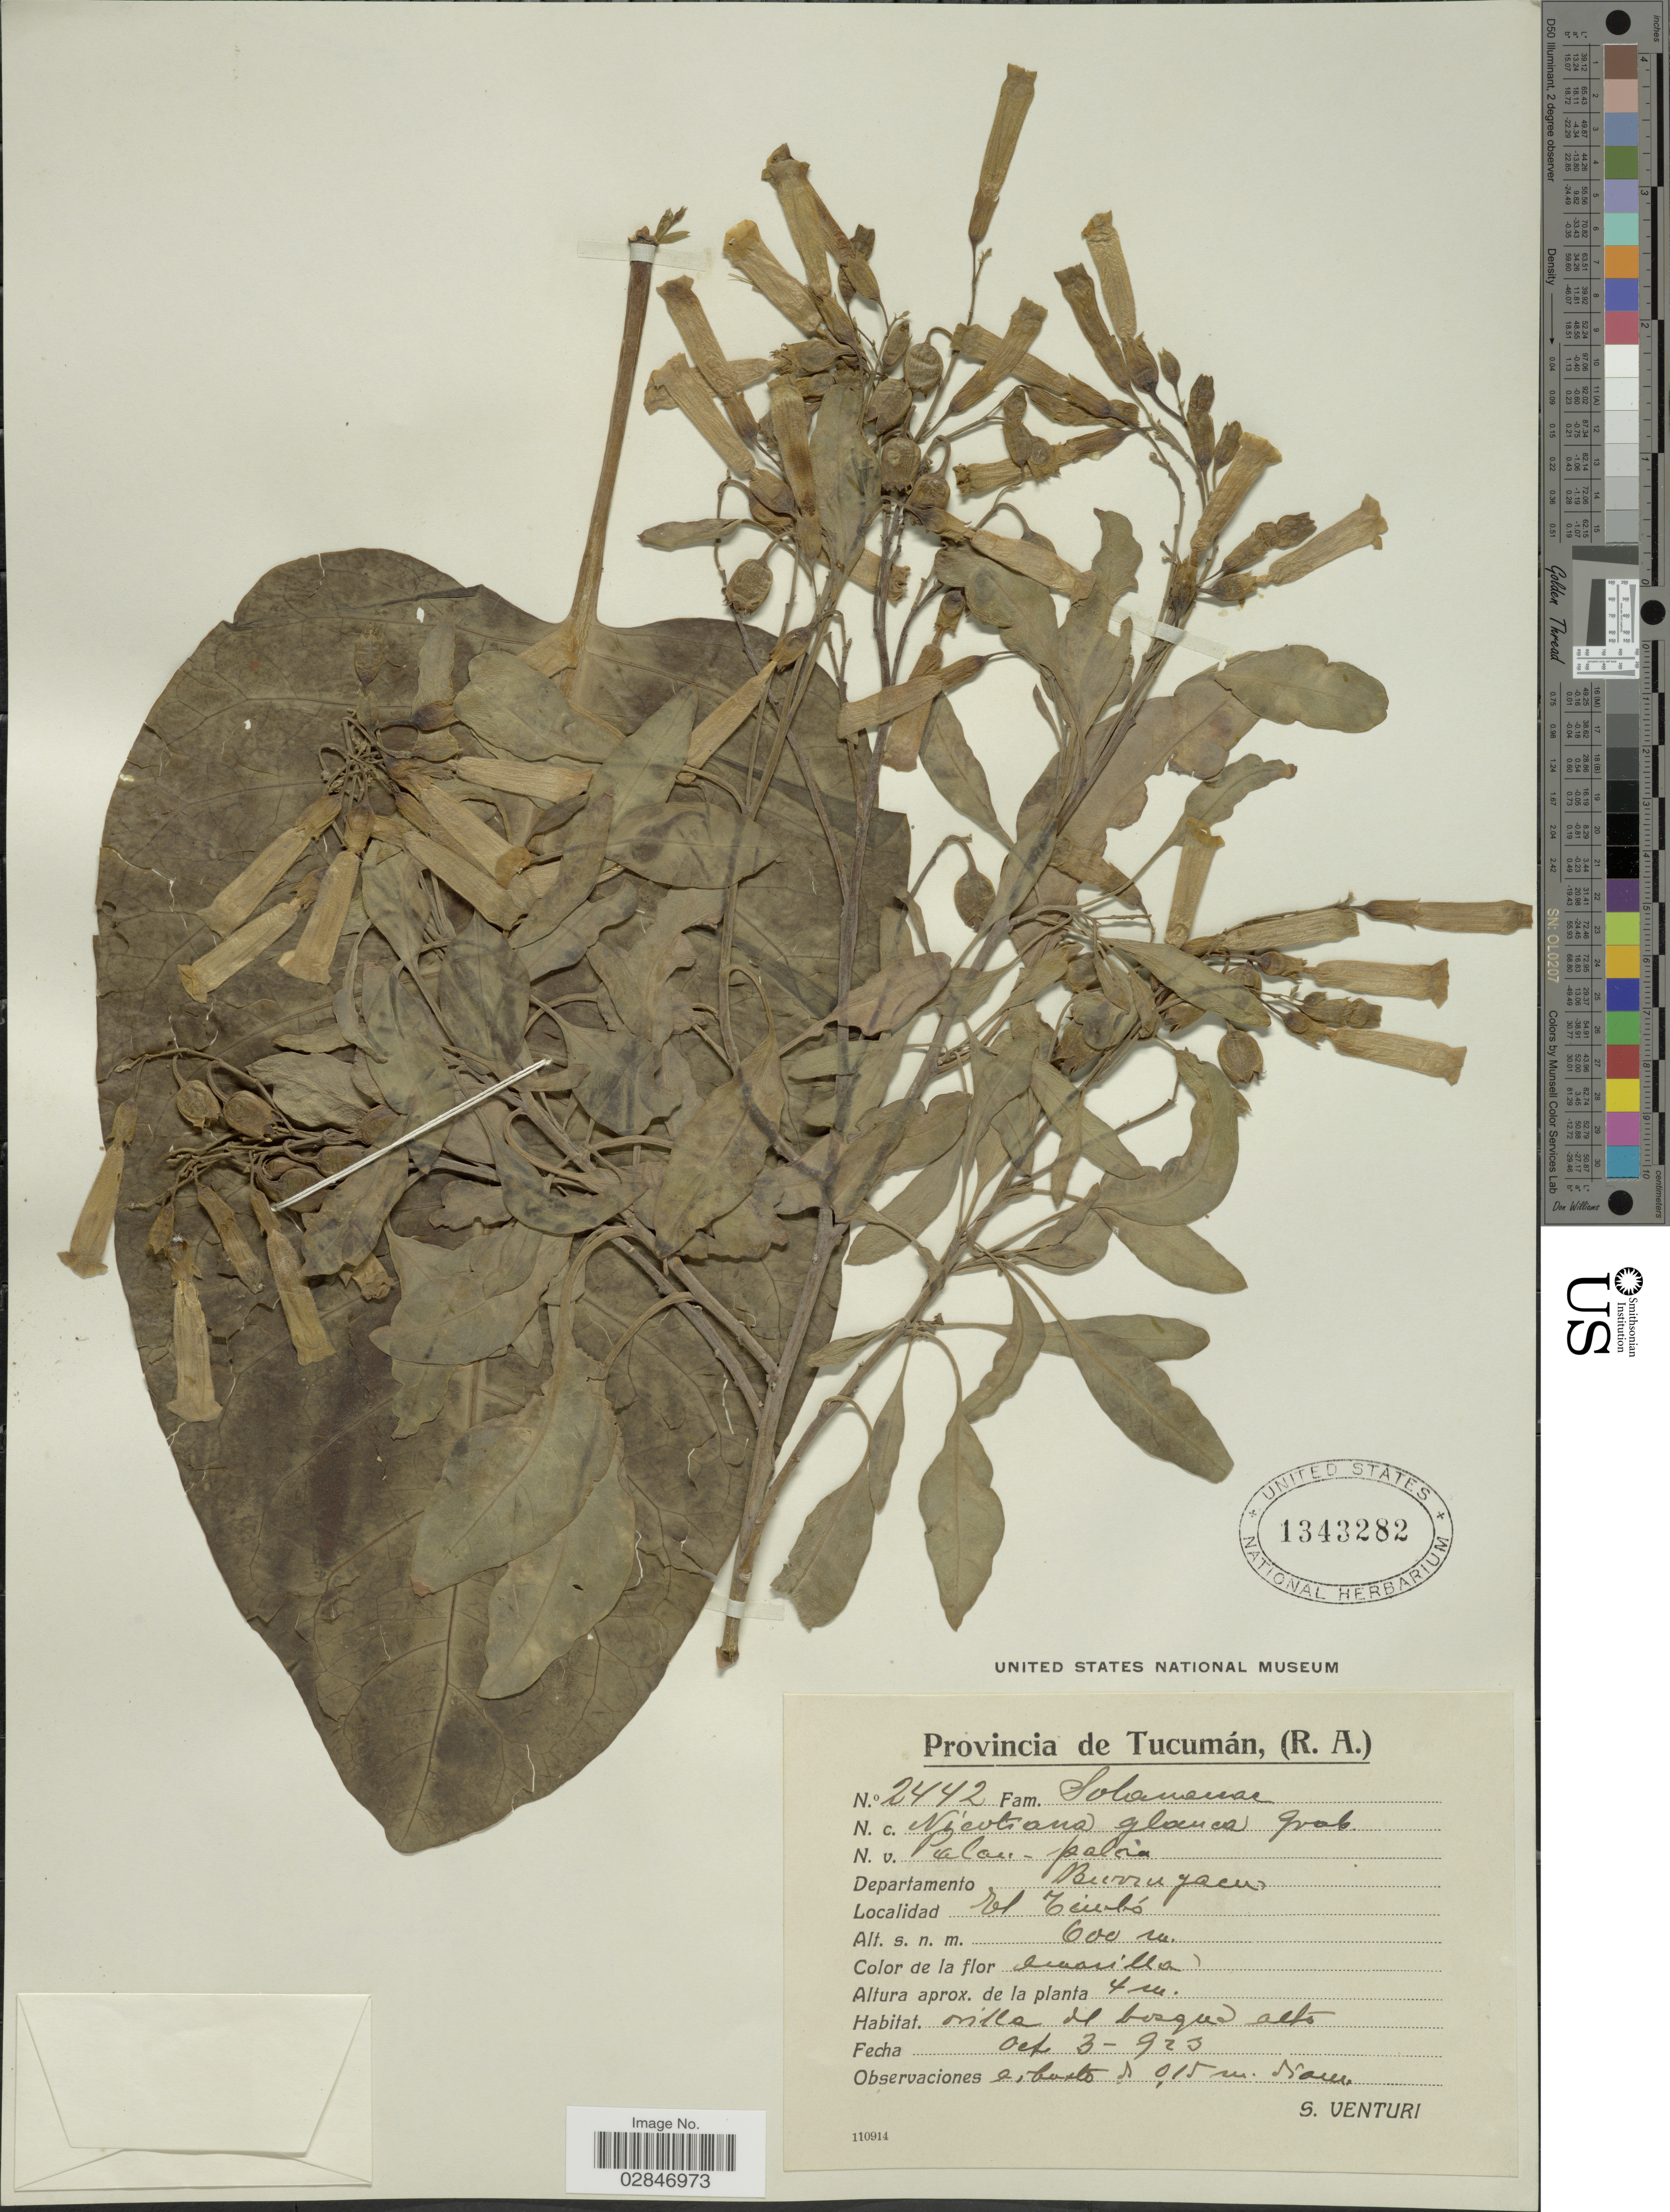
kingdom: Plantae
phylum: Tracheophyta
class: Magnoliopsida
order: Solanales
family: Solanaceae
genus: Nicotiana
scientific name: Nicotiana glauca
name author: Graham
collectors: S. Venturi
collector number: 2442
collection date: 1923-10-03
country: Argentina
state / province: Tucuman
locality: Provincia de Tucumán, (R. A.), Departamento Burruyacu, El Timbó.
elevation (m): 600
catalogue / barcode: US 1343282